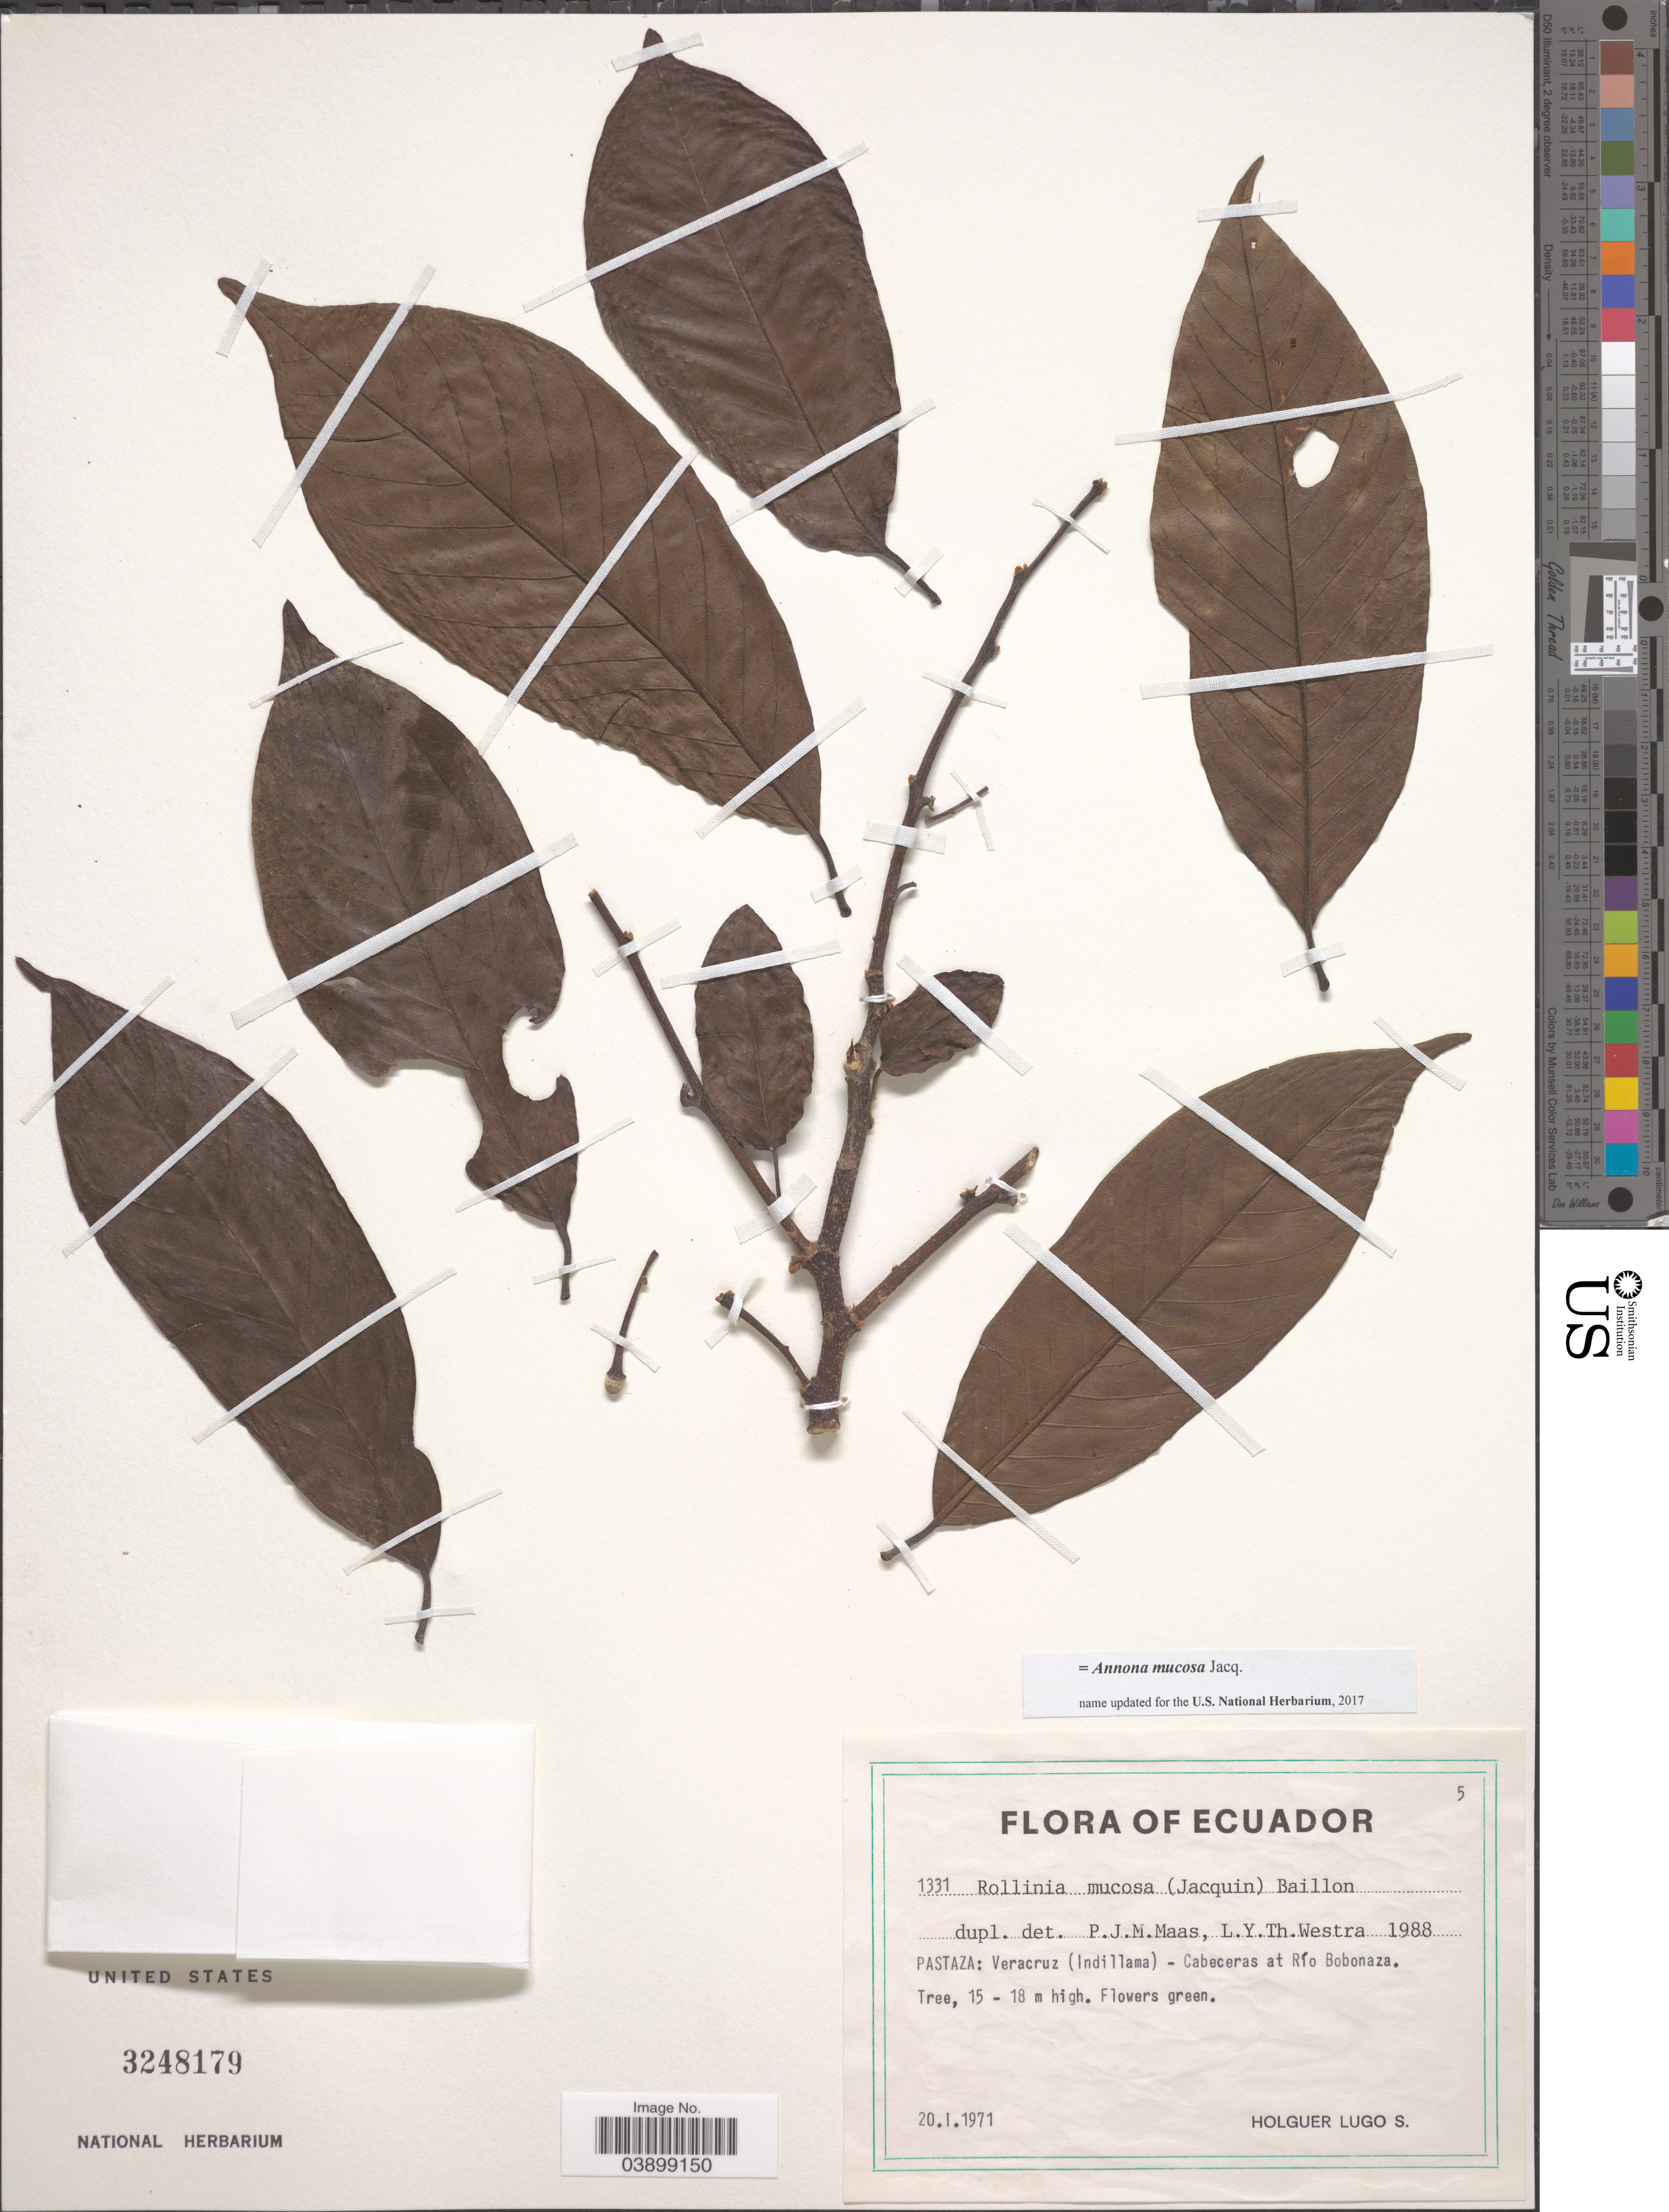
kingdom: Plantae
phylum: Tracheophyta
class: Magnoliopsida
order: Magnoliales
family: Annonaceae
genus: Annona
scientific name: Annona mucosa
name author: Jacq.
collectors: H. Lugo S.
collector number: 1331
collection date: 1971-01-20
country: Ecuador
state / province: Pastaza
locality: Veracruz (Indillama). Cabeceras at Río Bobonaza.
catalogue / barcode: US 3248179